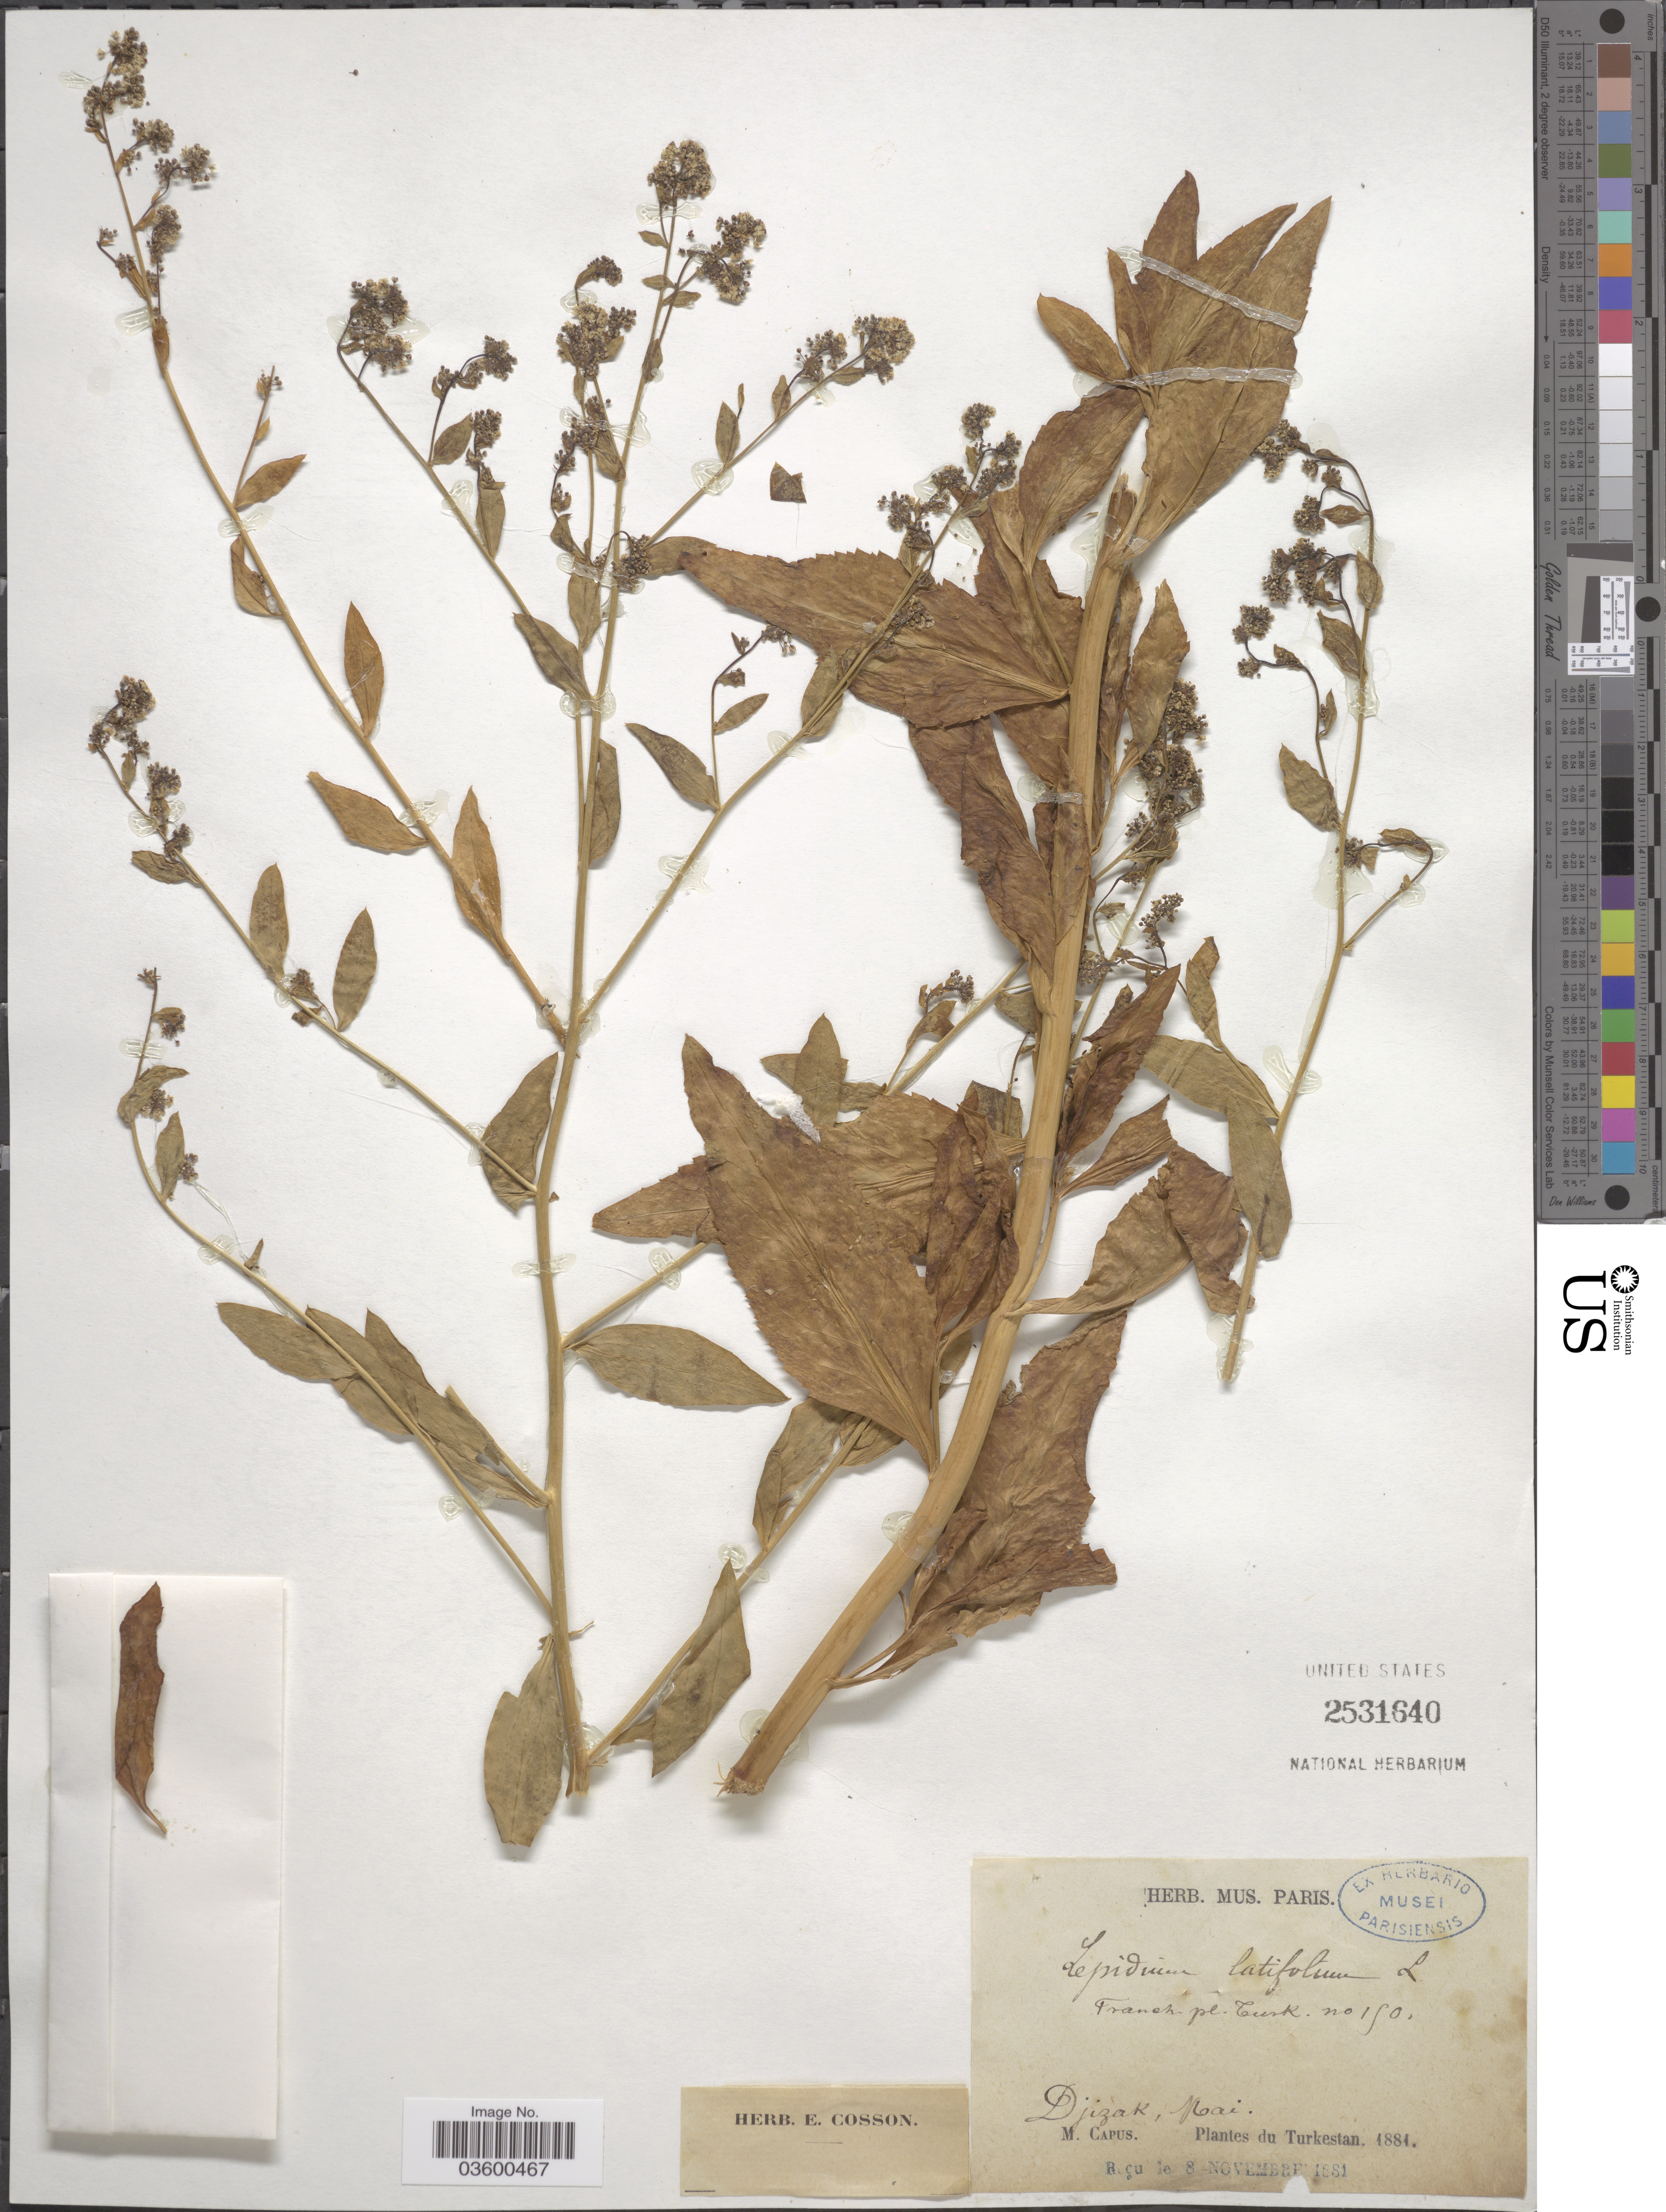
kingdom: Plantae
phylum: Tracheophyta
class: Magnoliopsida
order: Brassicales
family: Brassicaceae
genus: Lepidium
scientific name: Lepidium latifolium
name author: L.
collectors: M. Capus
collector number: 150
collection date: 1881-05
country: Uzbekistan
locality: Djizak, Turkestan.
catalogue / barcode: US 2531640